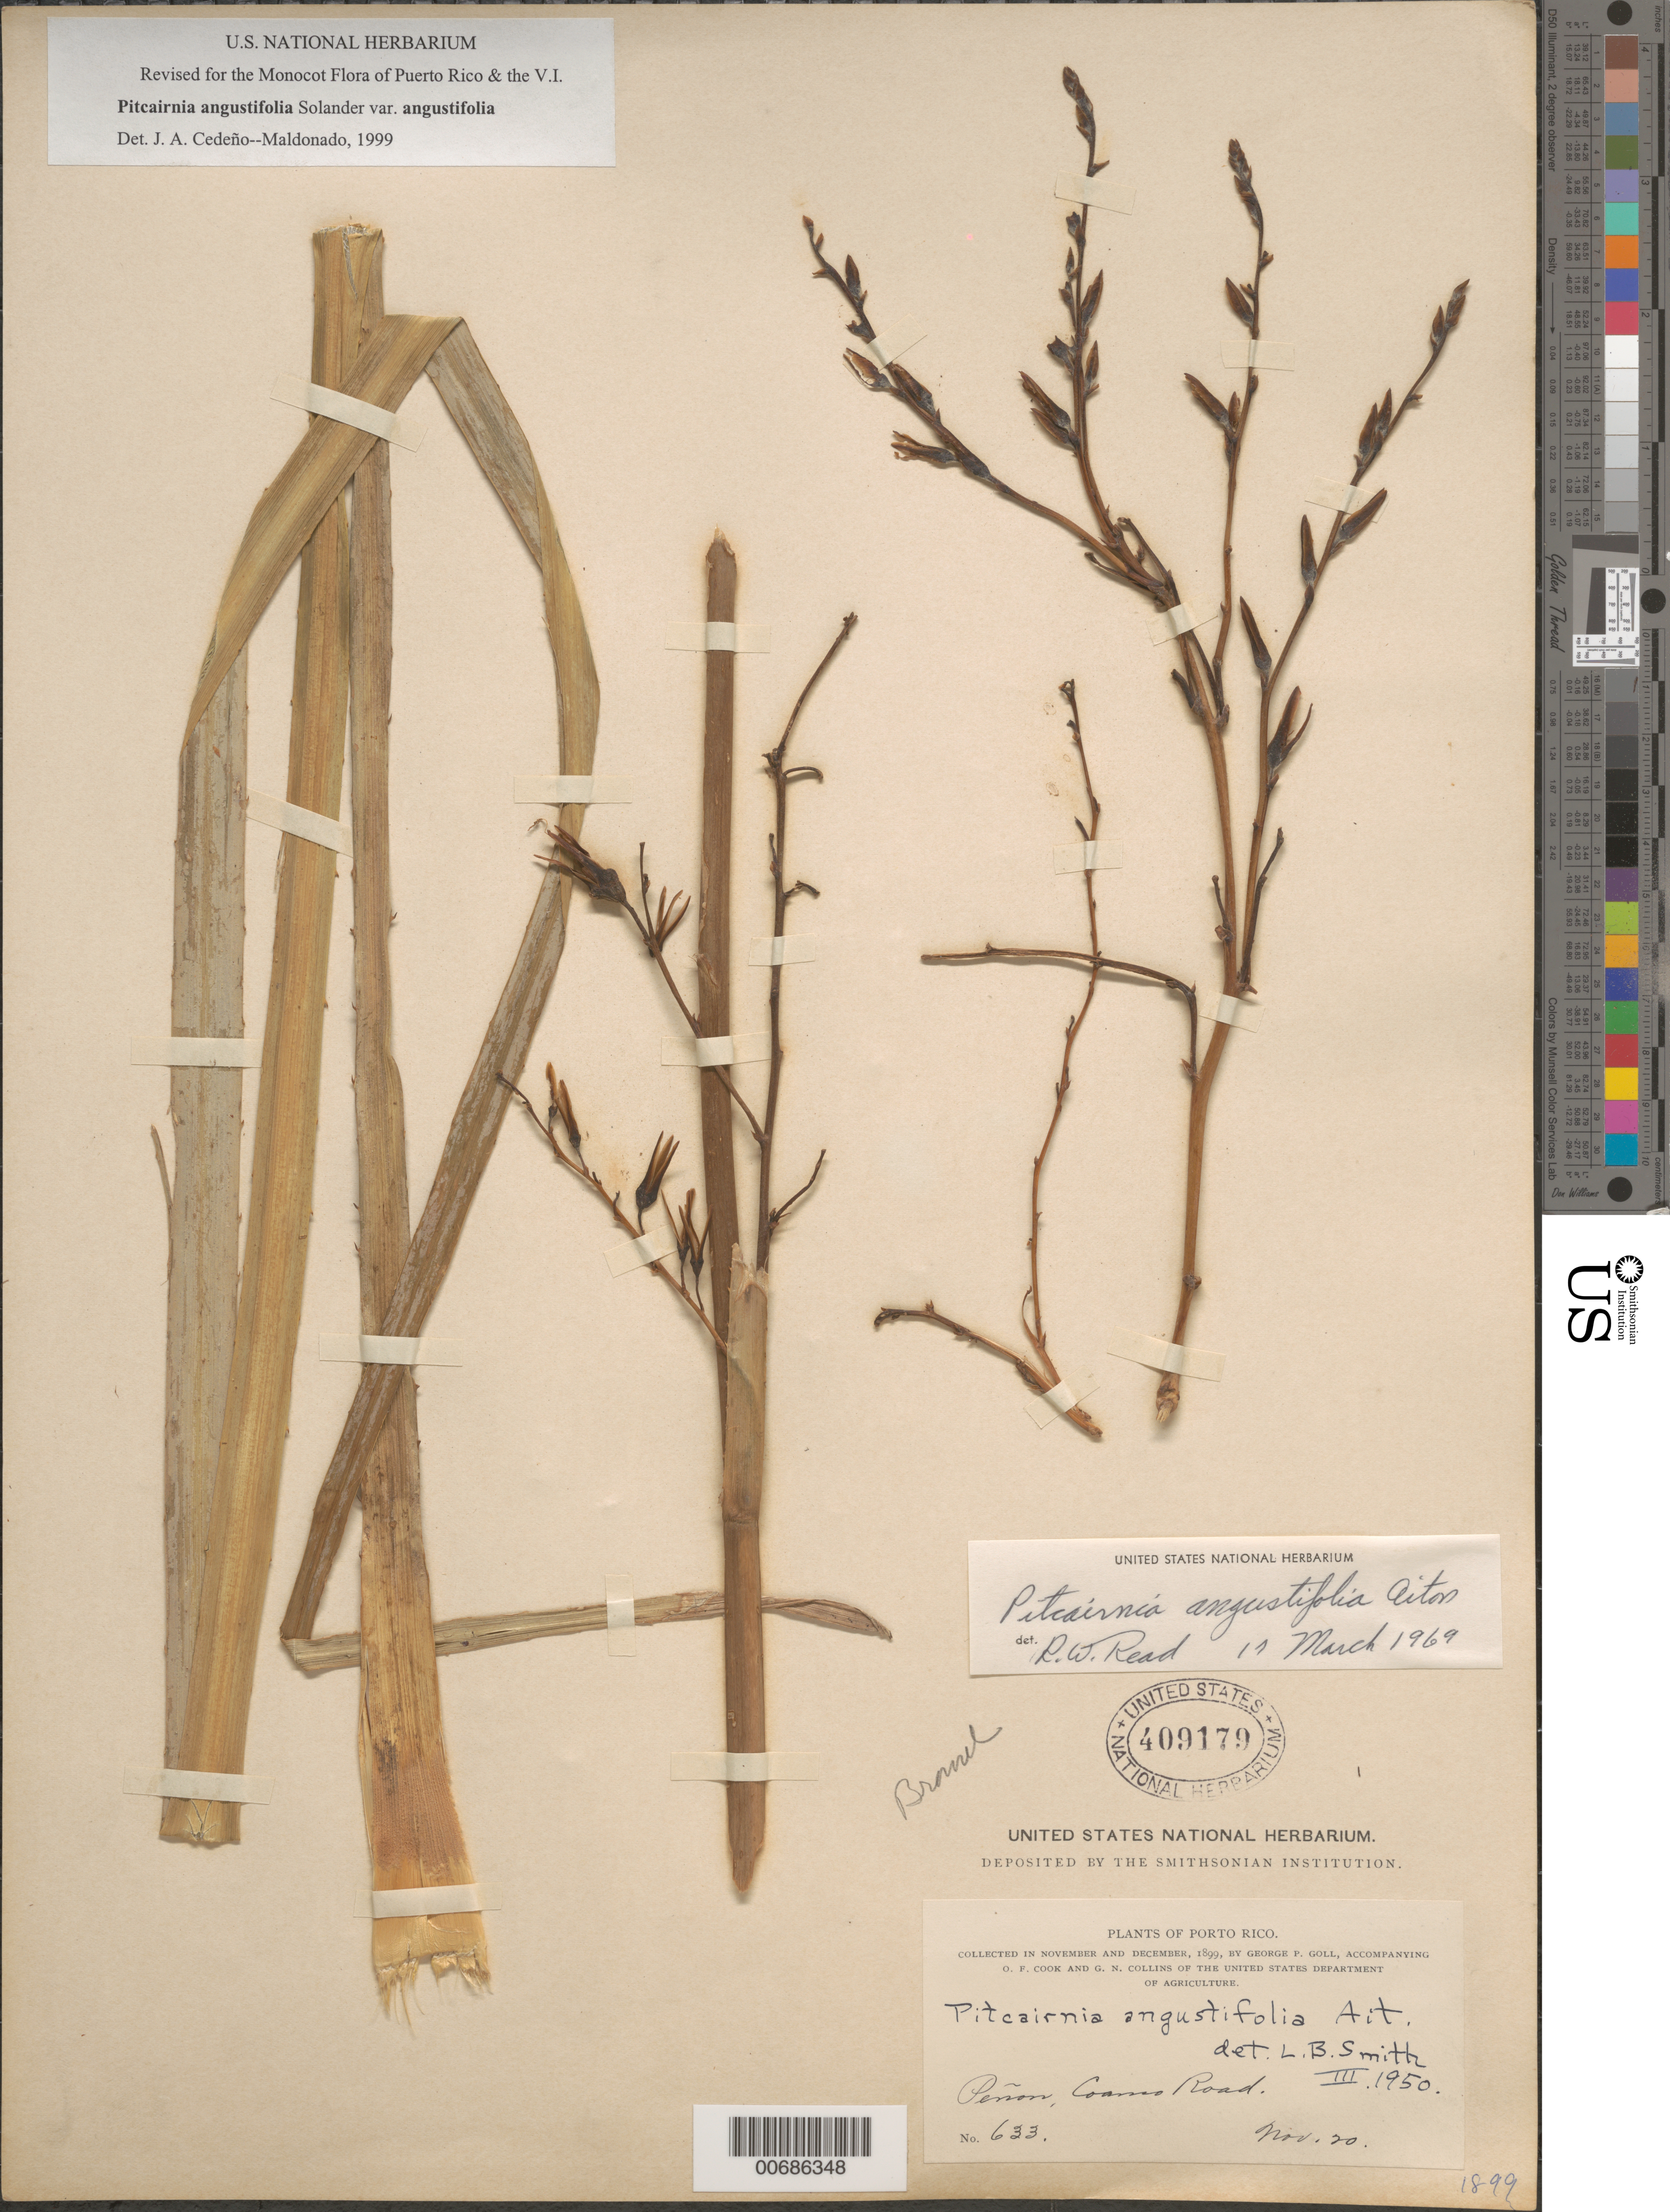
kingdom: Plantae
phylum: Tracheophyta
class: Liliopsida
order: Poales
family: Bromeliaceae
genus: Pitcairnia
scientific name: Pitcairnia angustifolia var. angustifolia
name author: Sol. ex Aiton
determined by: Cedeño-Maldonado, J. A.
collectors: G. Goll, O. F. Cook & G. Collins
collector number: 633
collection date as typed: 20 Nov 1899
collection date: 1899-11-20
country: Puerto Rico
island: Greater Antilles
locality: Peñon, Coanro Road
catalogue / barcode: US 409179